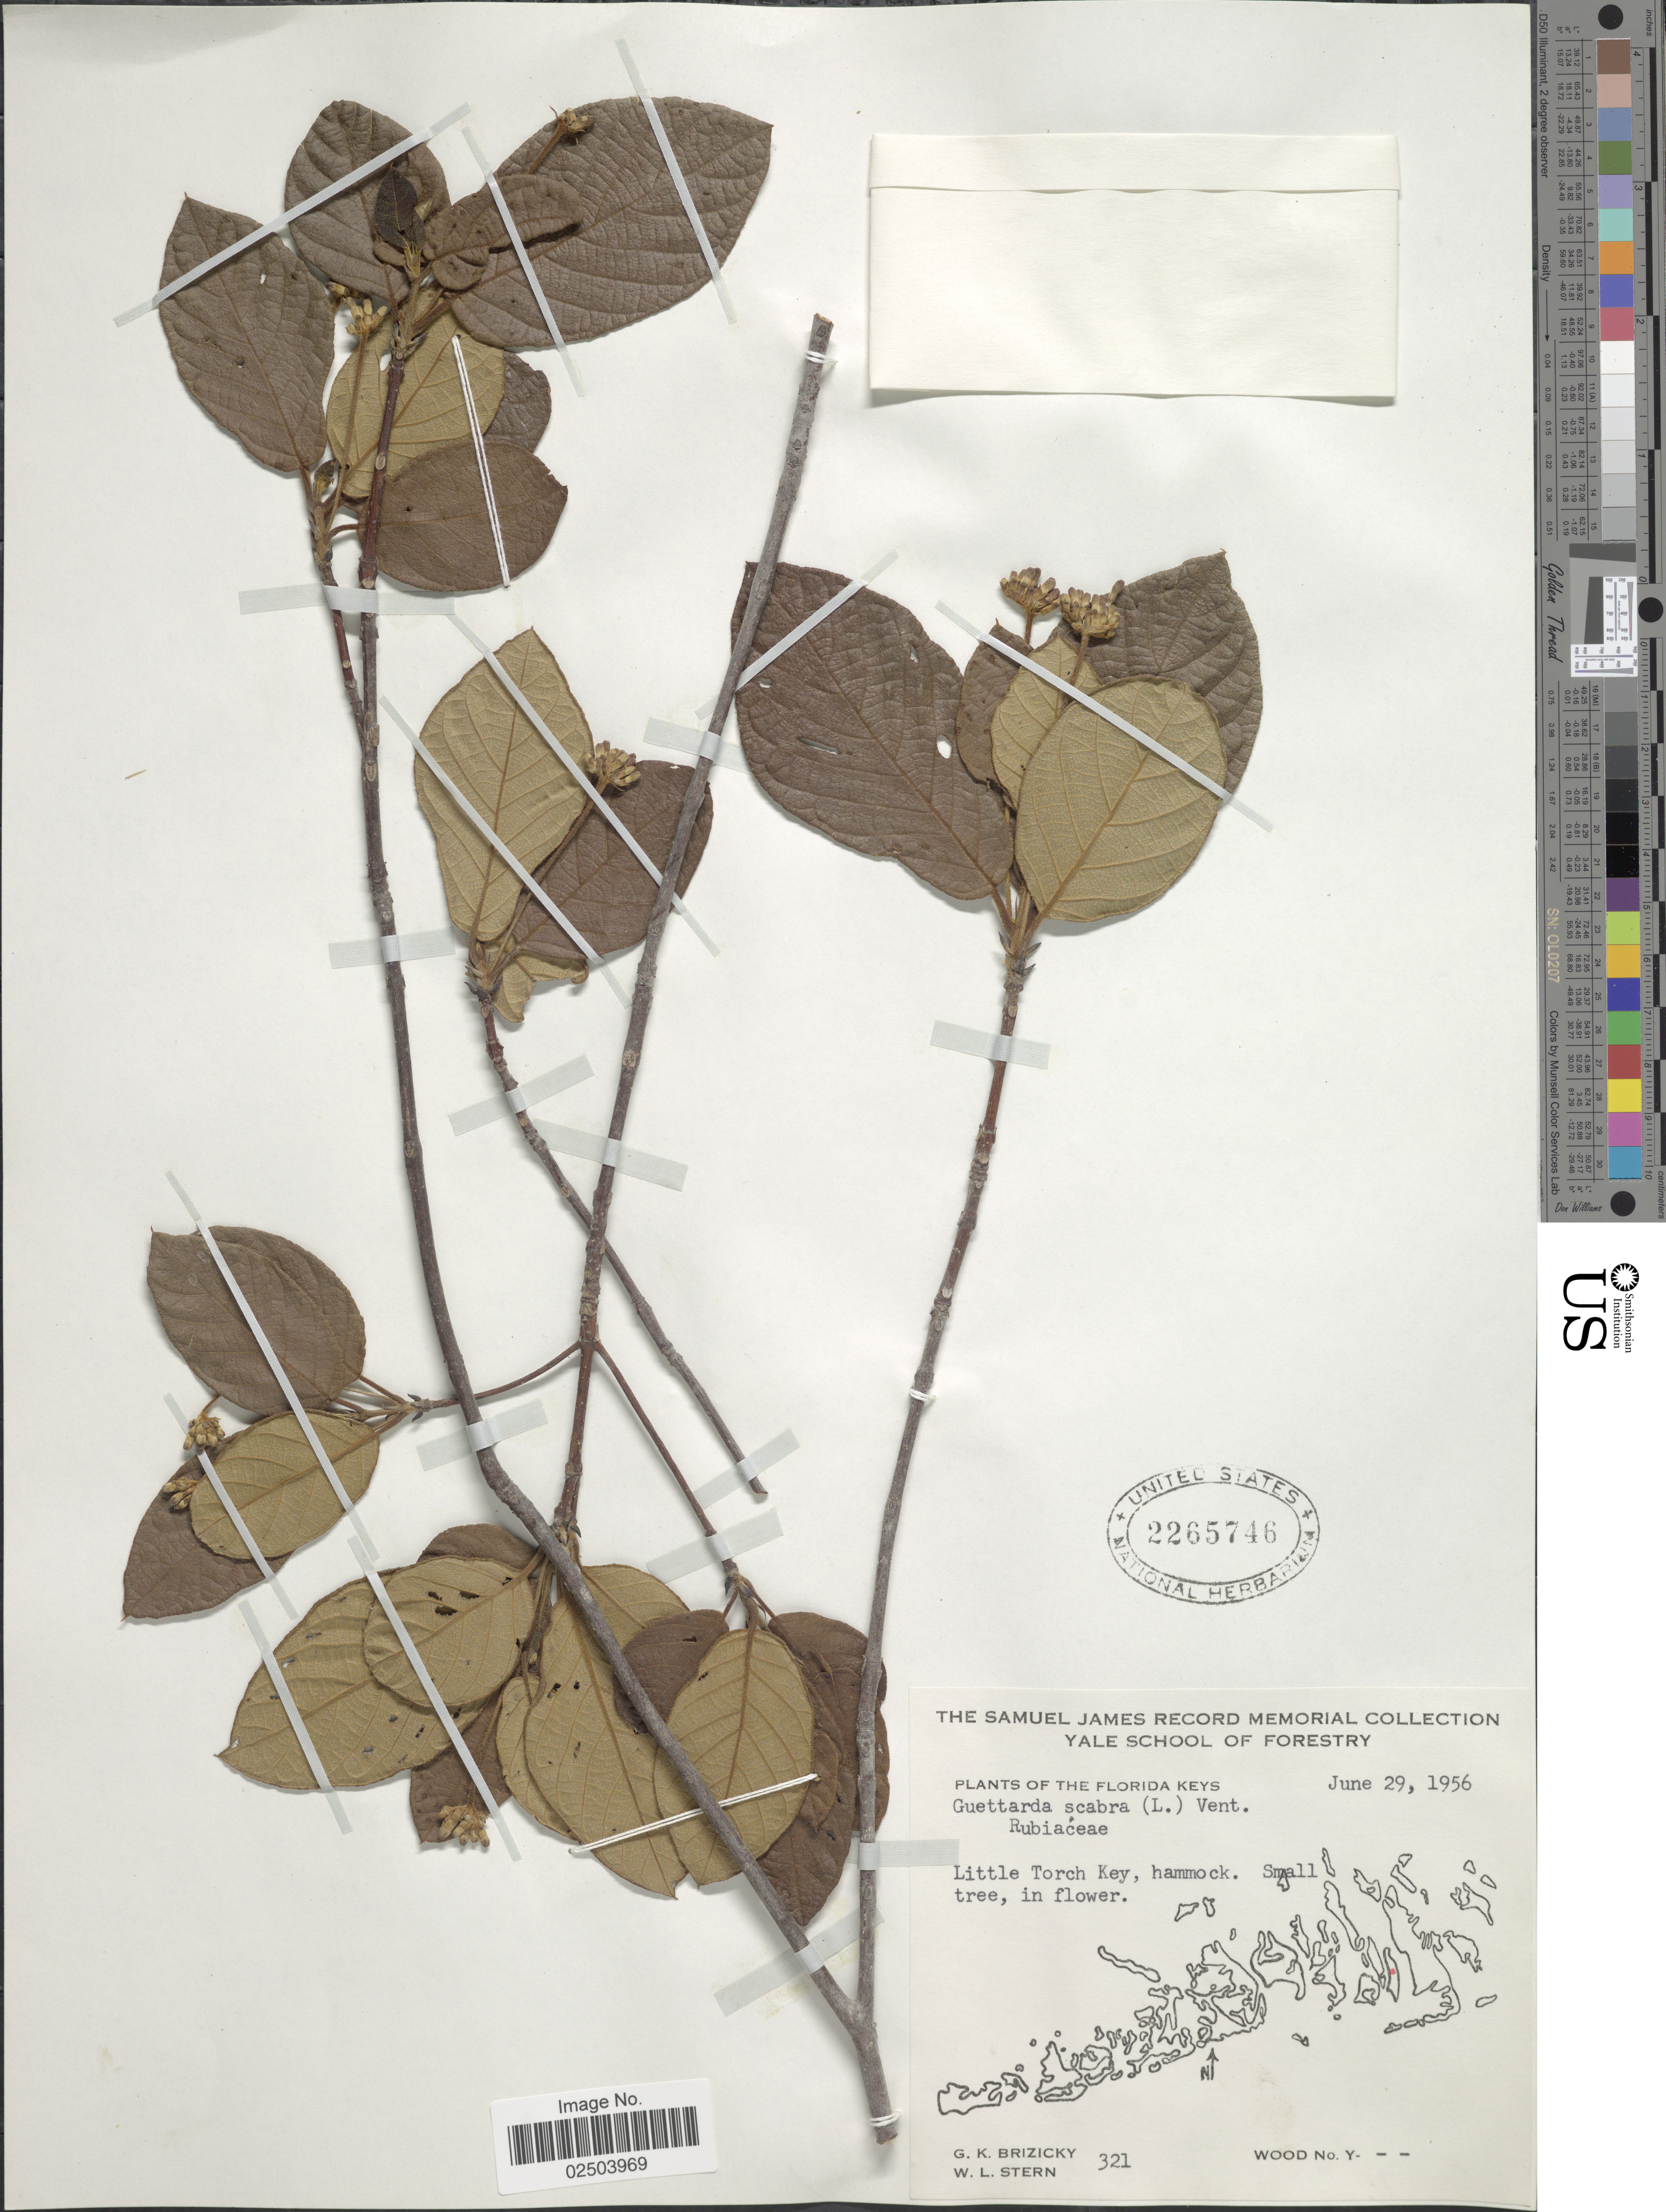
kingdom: Plantae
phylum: Tracheophyta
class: Magnoliopsida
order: Gentianales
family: Rubiaceae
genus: Guettarda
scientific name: Guettarda scabra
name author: (L.) Vent.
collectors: G. K. Brizicky & W. L. Stern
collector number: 321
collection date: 1956-06-29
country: United States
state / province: Florida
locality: Florida Keys. Little Torch Key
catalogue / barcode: US 2265746